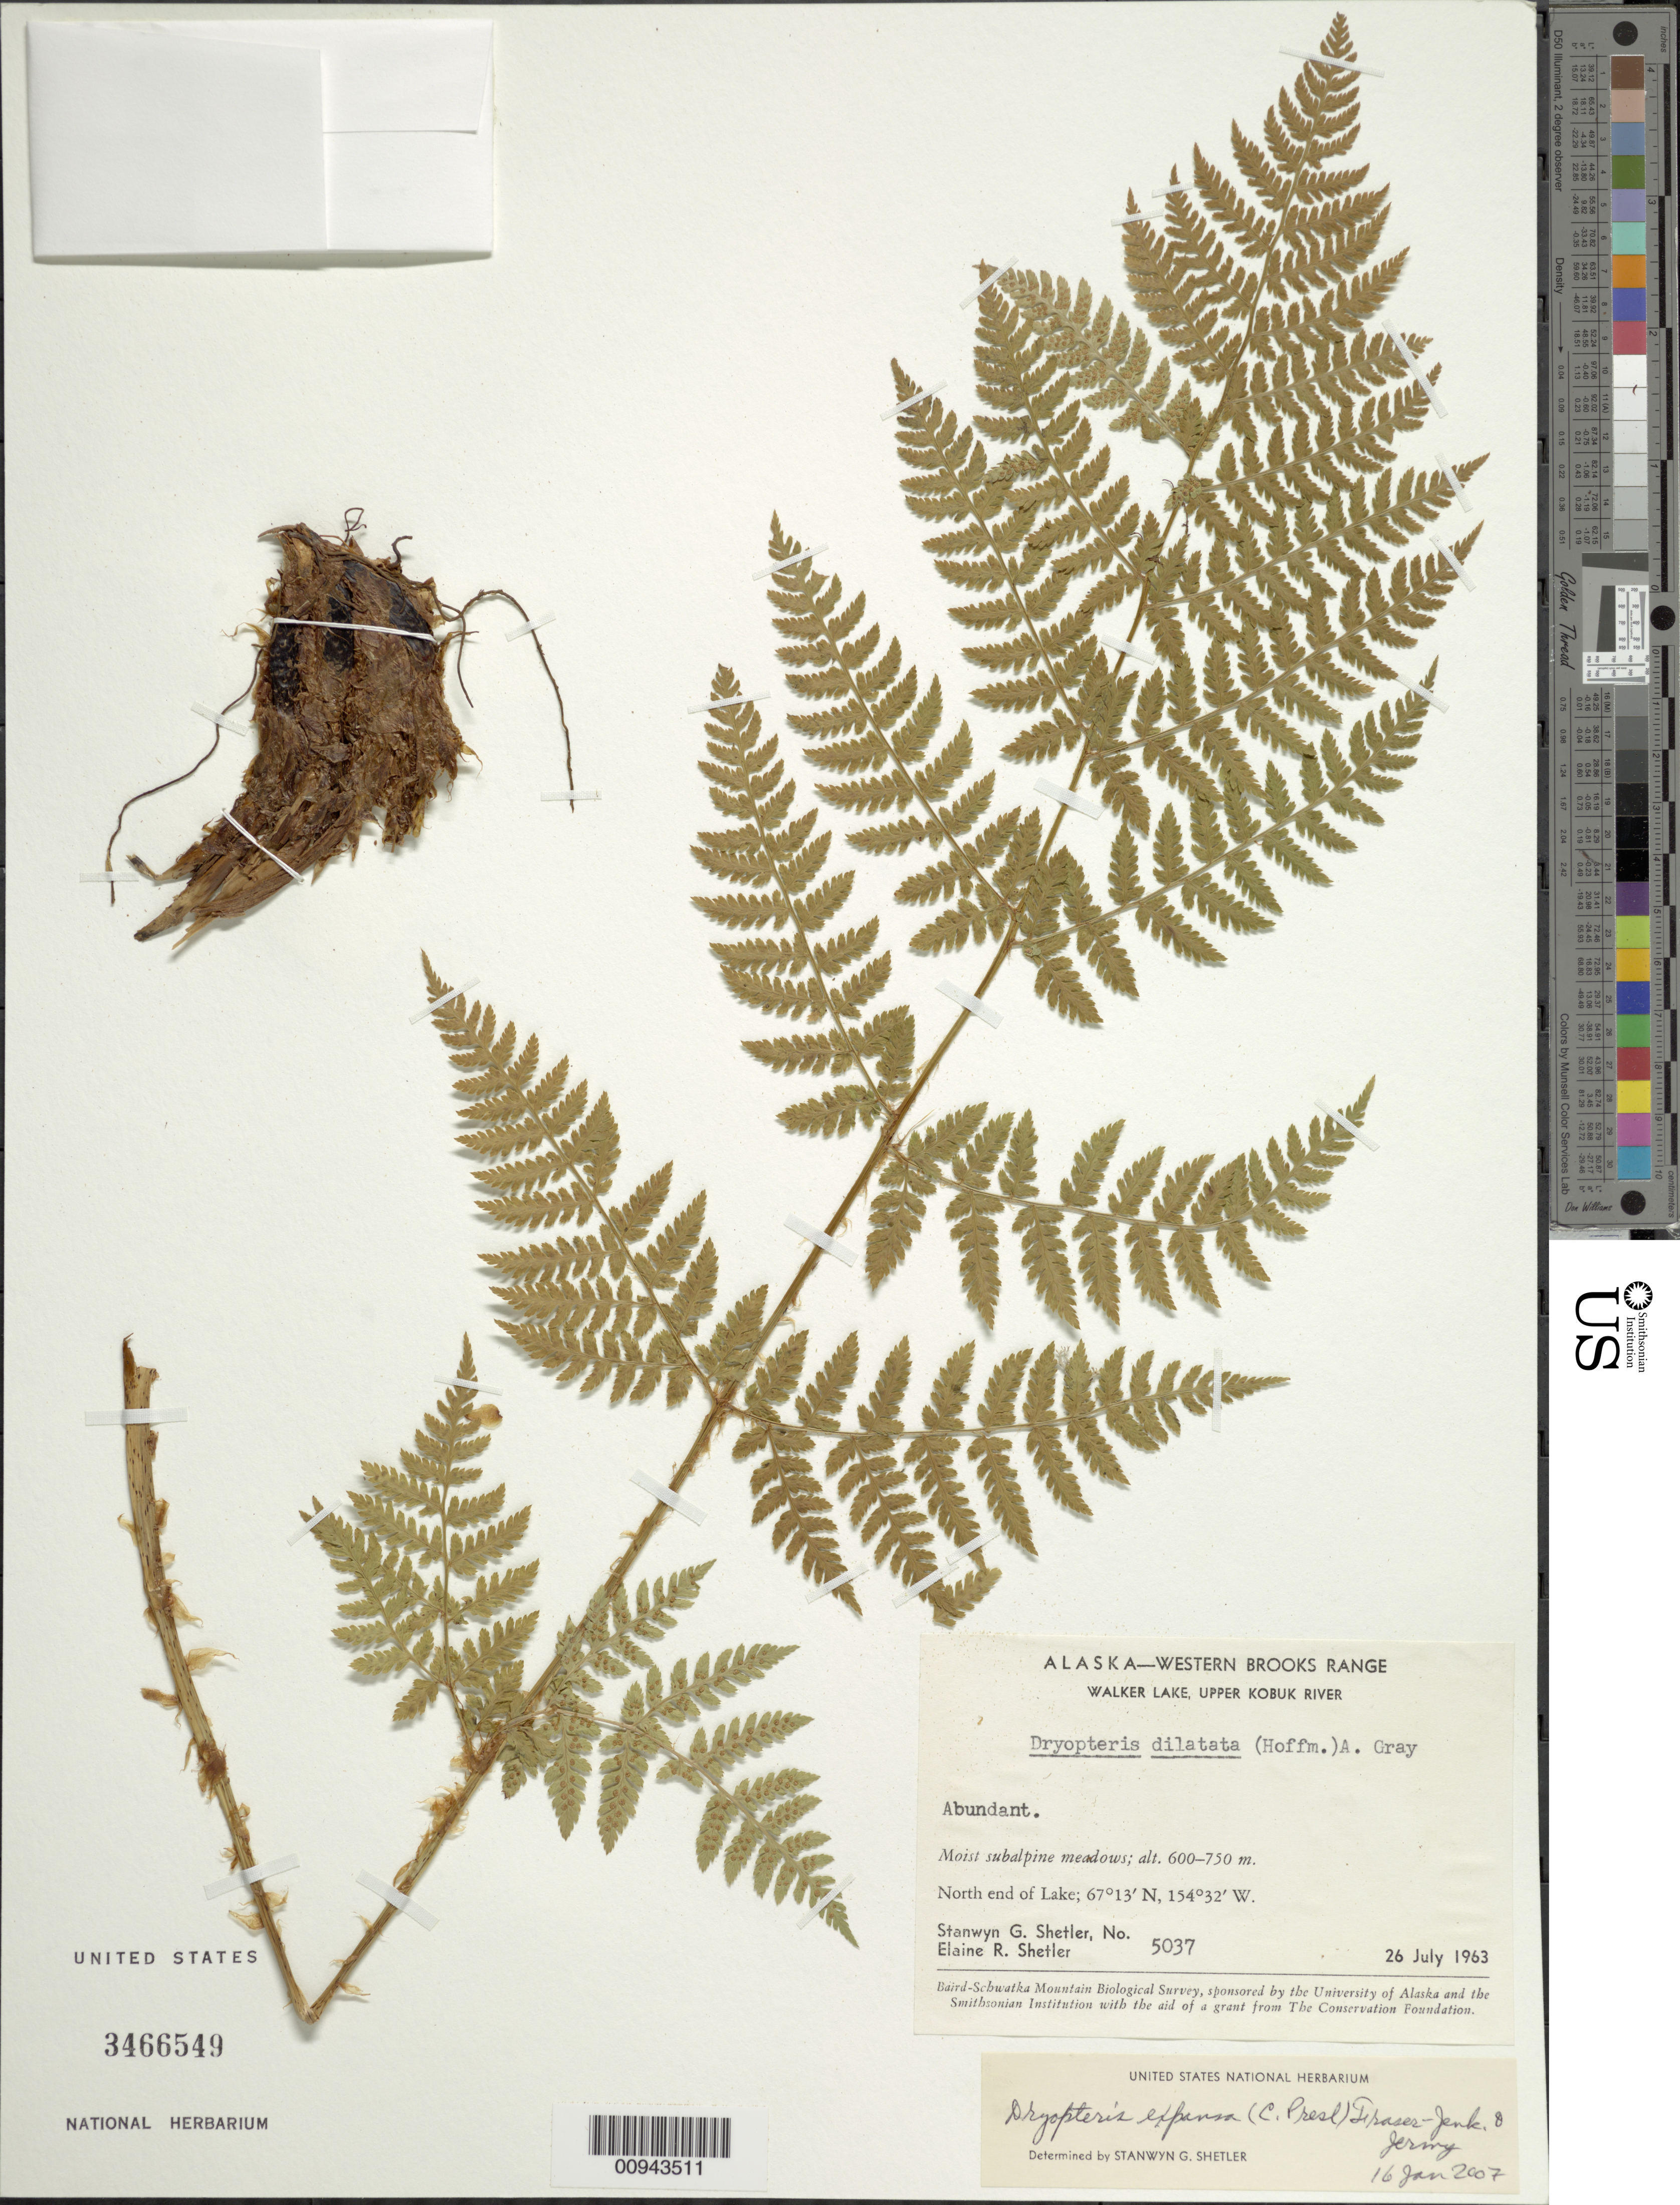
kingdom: Plantae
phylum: Tracheophyta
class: Polypodiopsida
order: Polypodiales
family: Dryopteridaceae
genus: Dryopteris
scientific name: Dryopteris expansa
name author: (C. Presl) Fraser-Jenk. & Jermy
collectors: S. Shetler & E. R. Shetler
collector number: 5037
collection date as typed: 26 Jul 1963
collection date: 1963-07-26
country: United States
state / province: Alaska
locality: North end of Walker Lake. Western Brooks Range, Upper Kobuk River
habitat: Moist subalpine meadows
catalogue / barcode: US 3466549